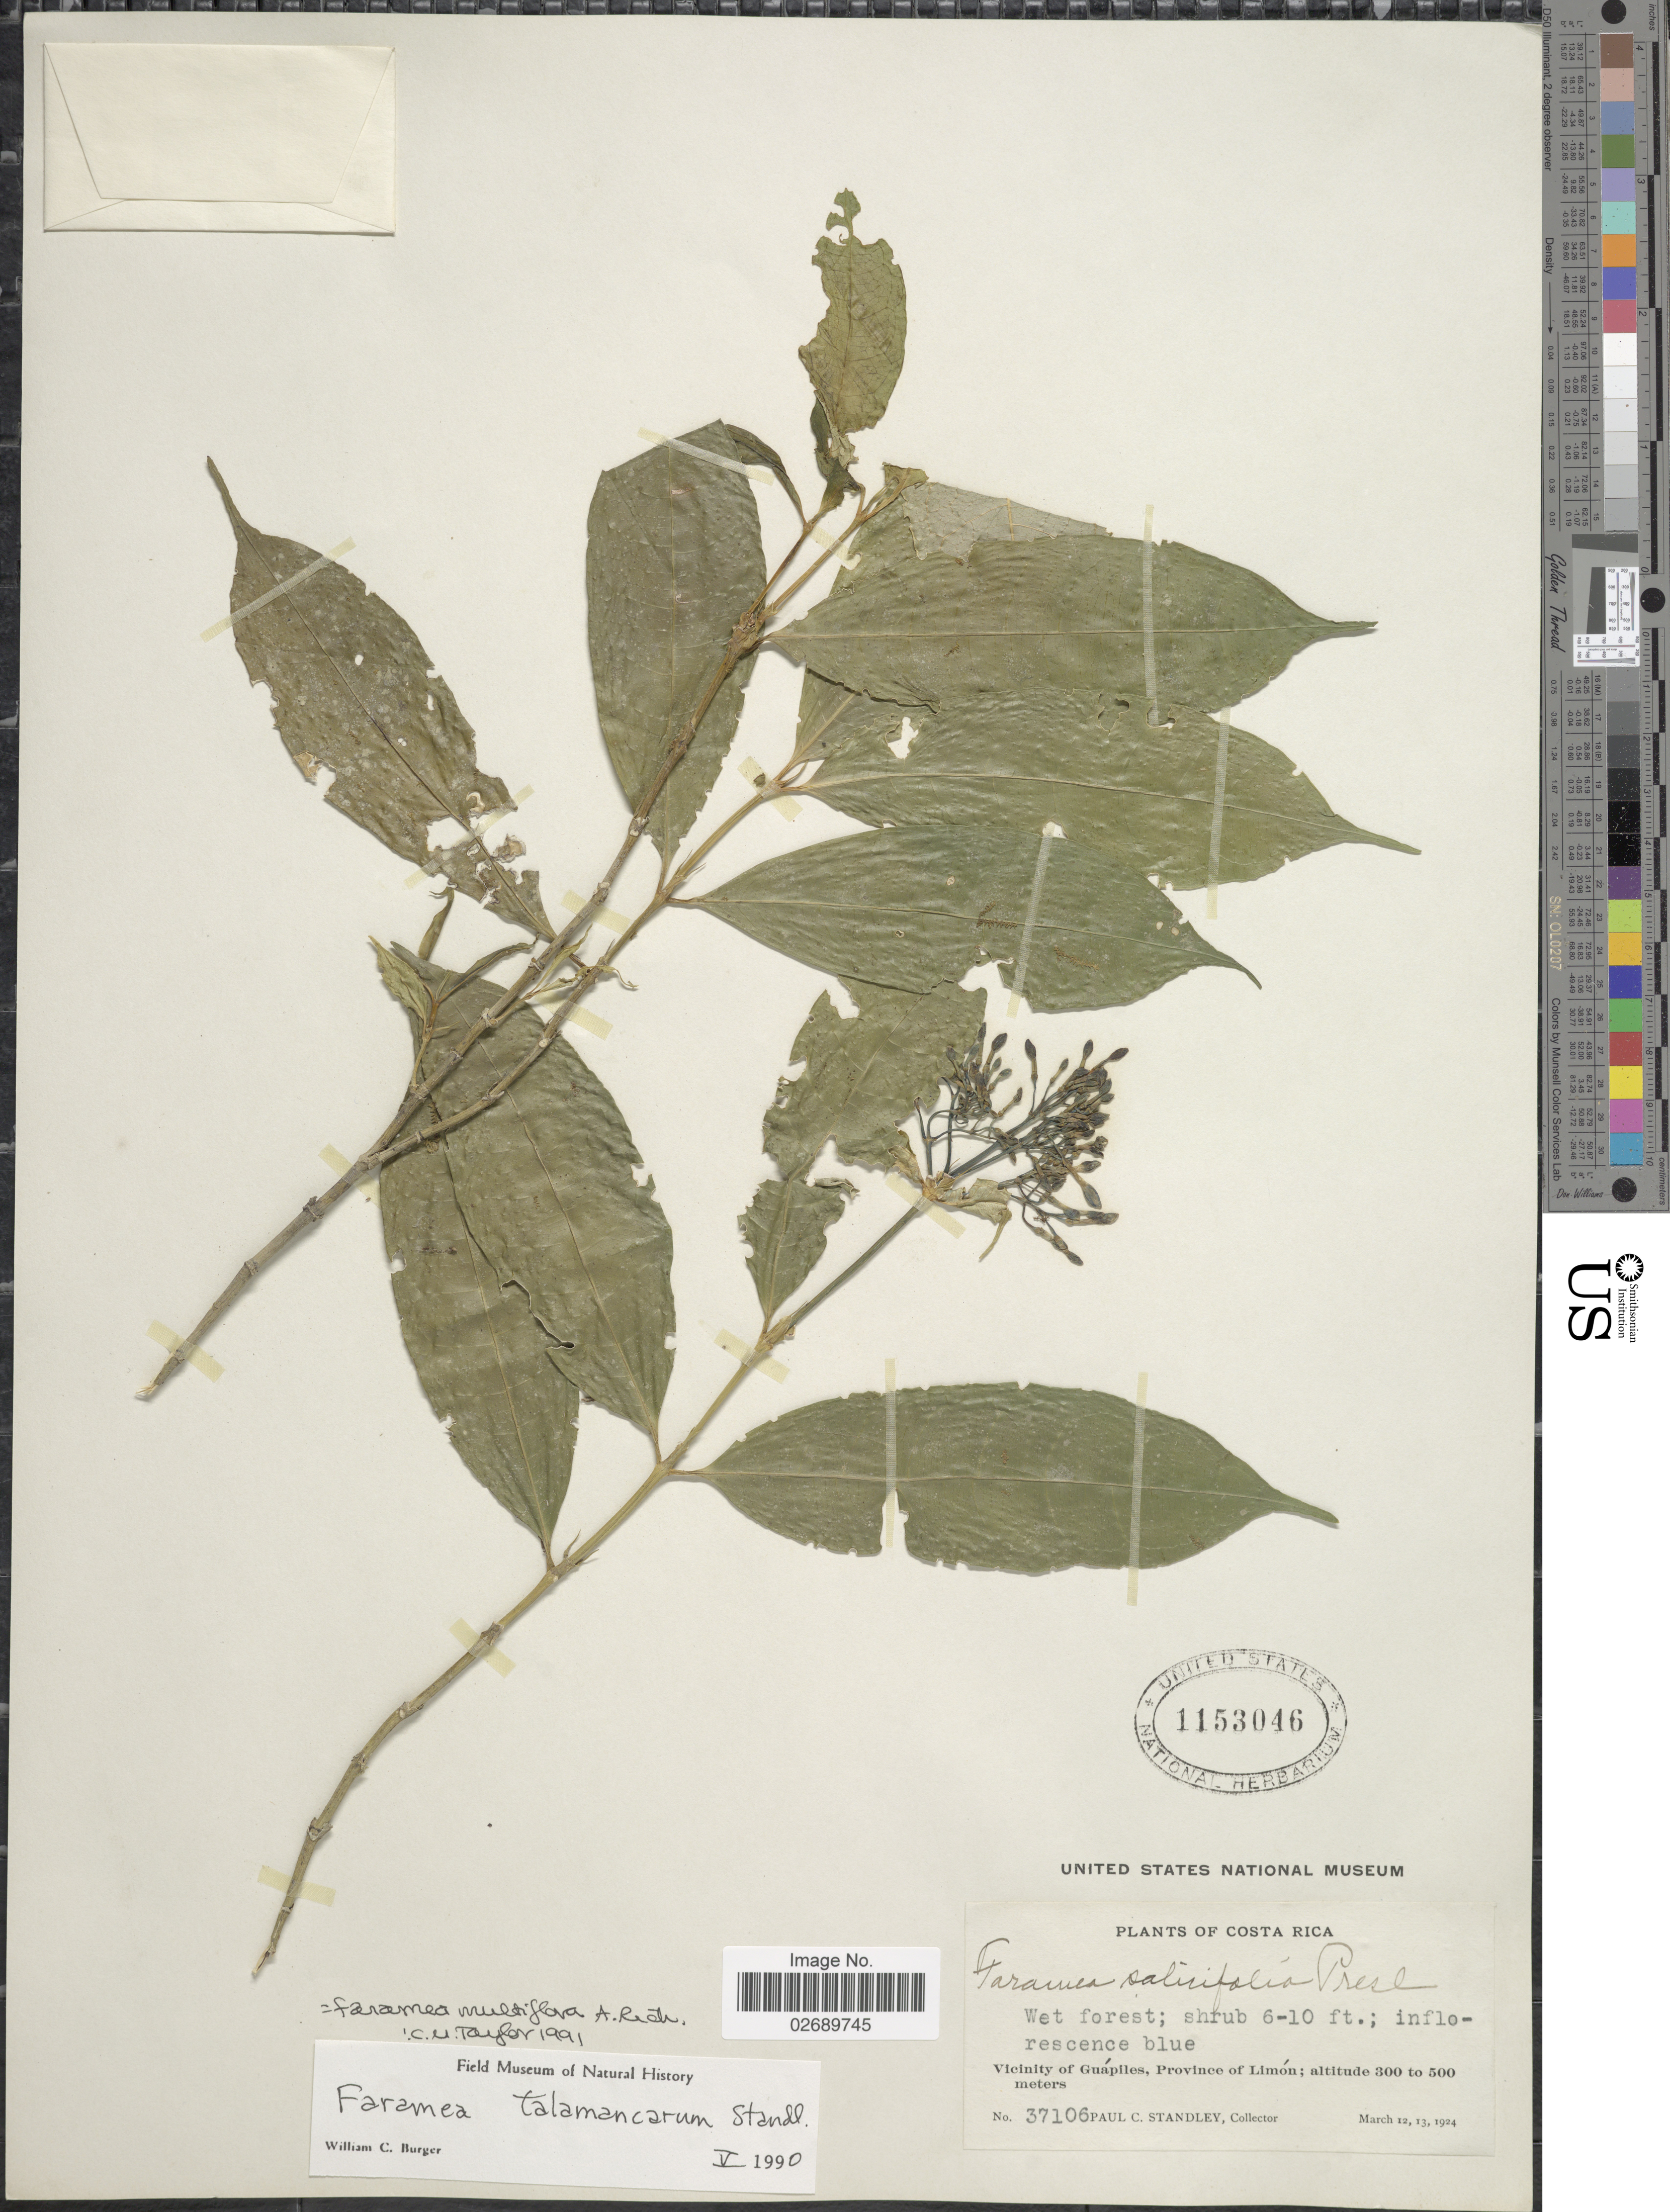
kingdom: Plantae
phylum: Tracheophyta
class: Magnoliopsida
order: Gentianales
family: Rubiaceae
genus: Faramea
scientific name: Faramea multiflora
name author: A. Rich. ex DC.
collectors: P. C. Standley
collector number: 37106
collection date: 1924-03-12/1924-03-13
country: Costa Rica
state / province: Limón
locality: Vicinity of Guapile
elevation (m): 300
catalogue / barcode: US 1153046